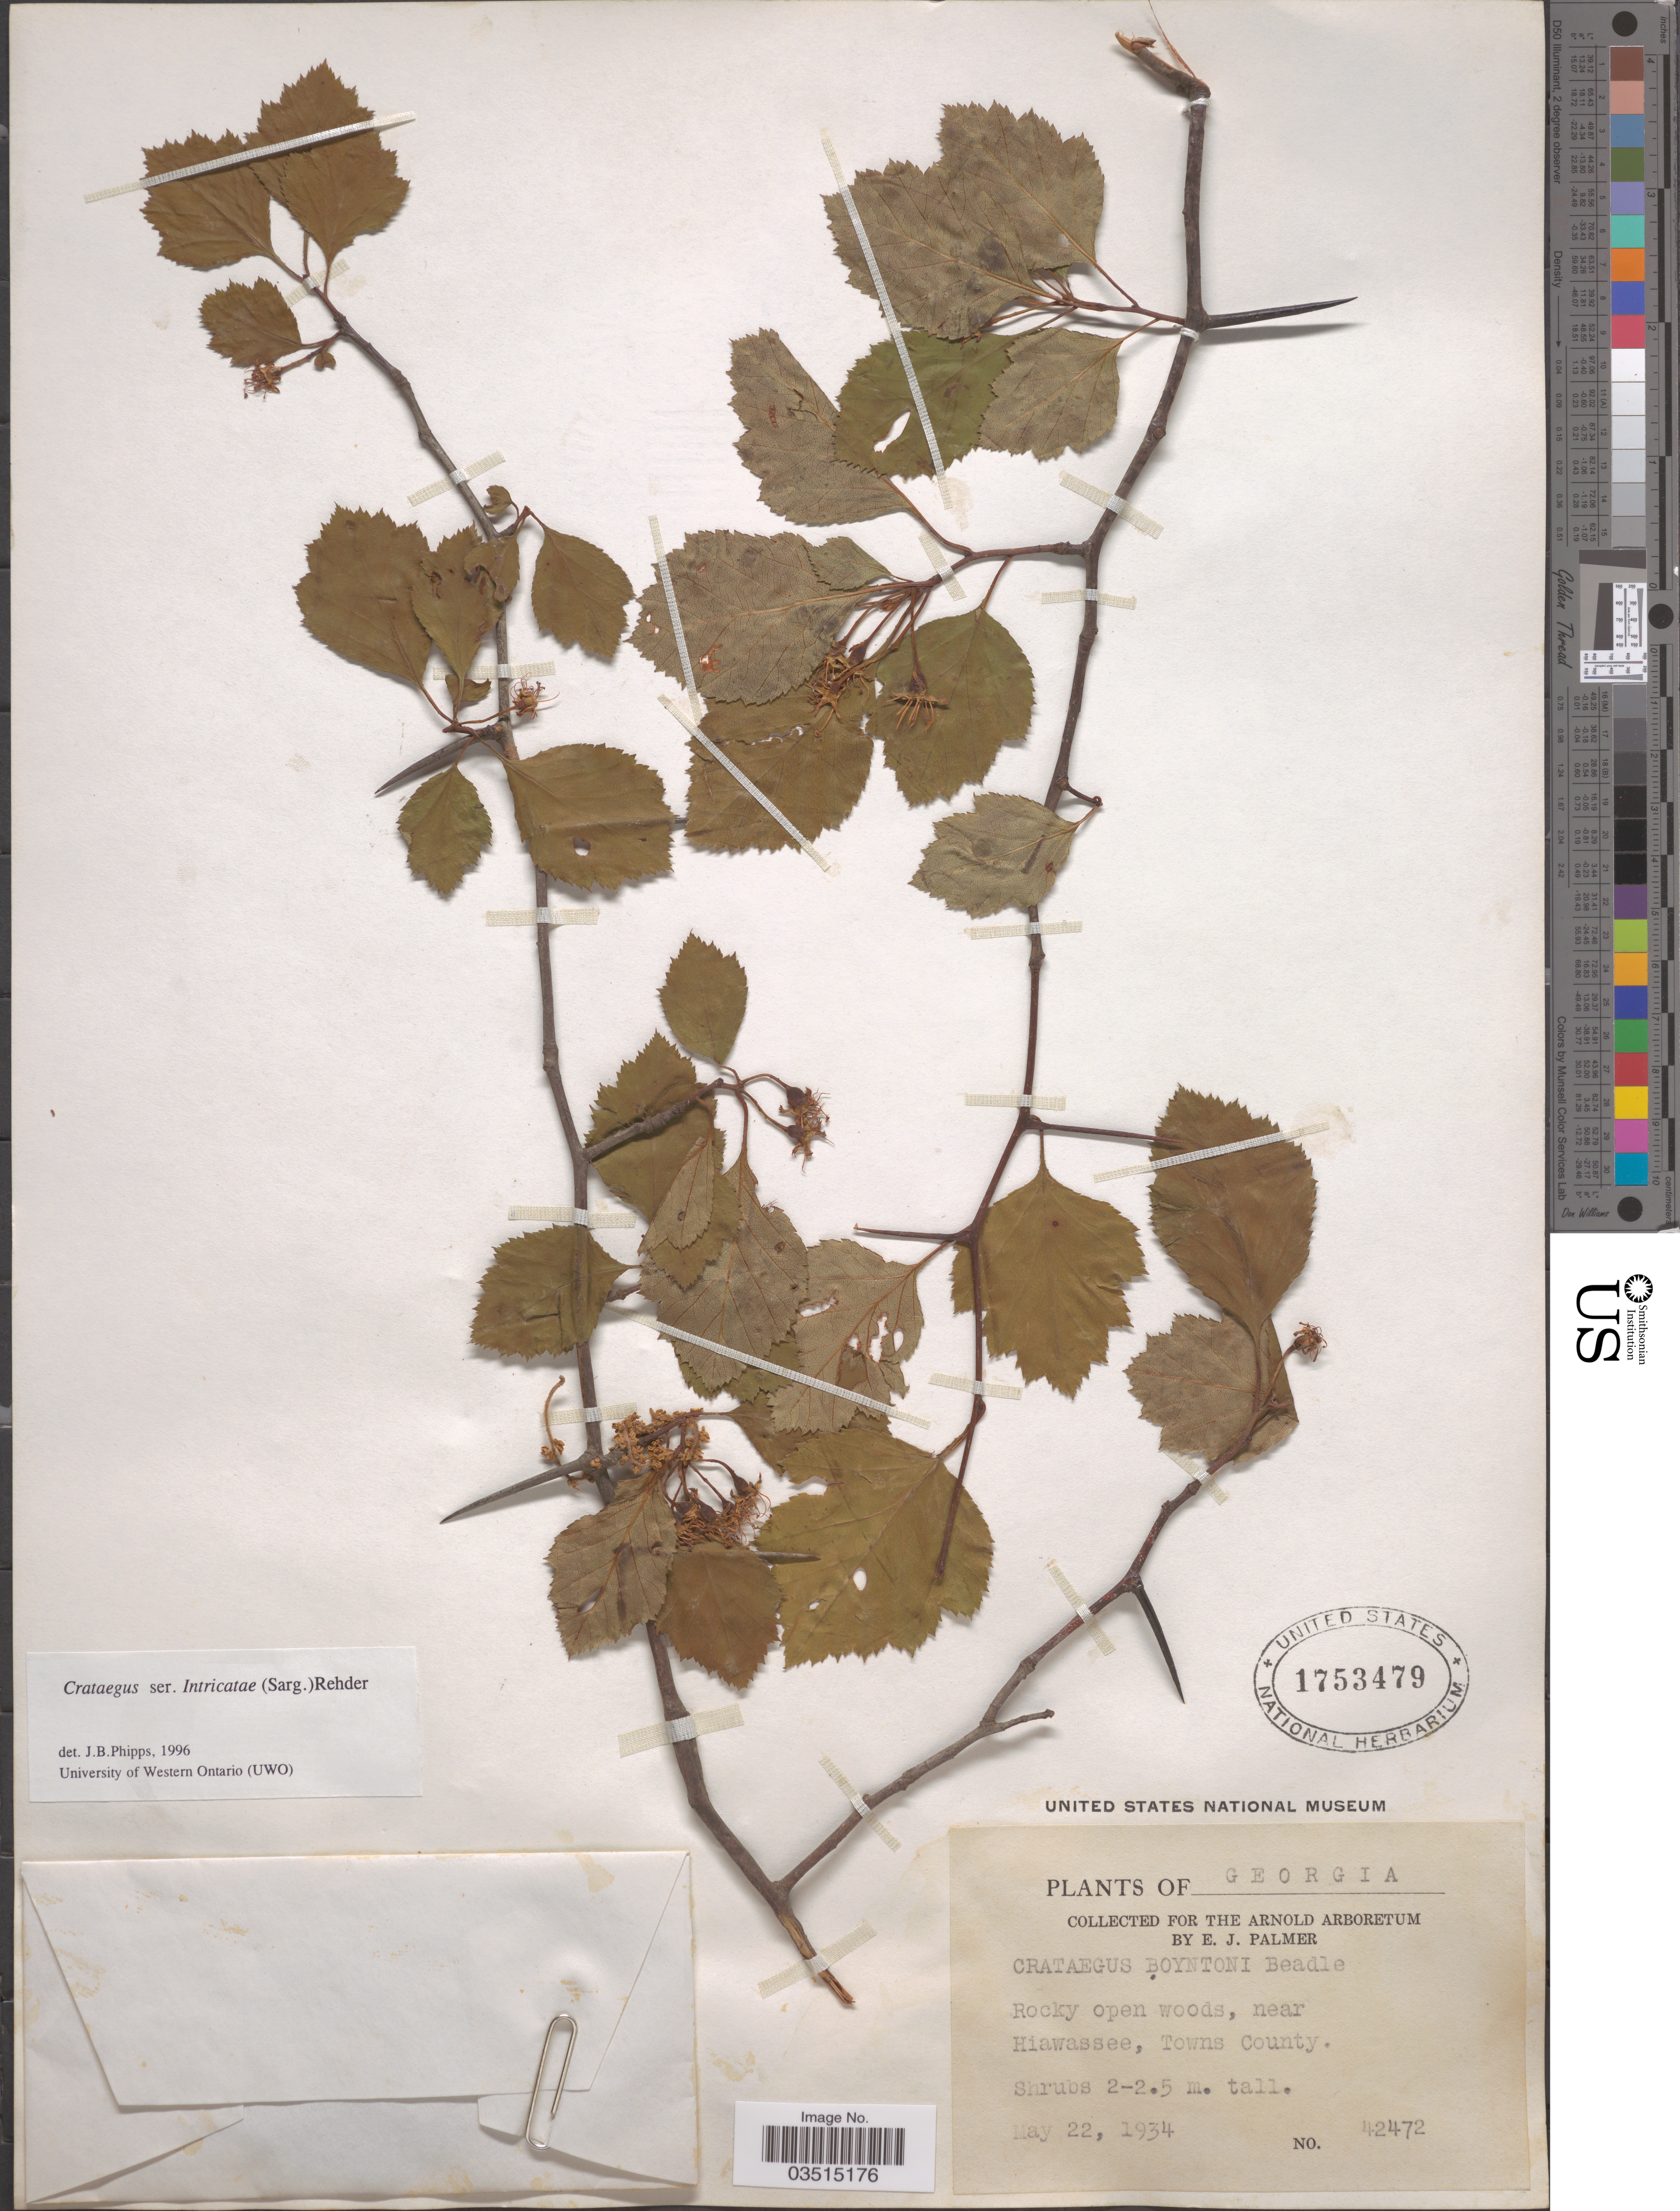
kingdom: Plantae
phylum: Tracheophyta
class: Magnoliopsida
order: Rosales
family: Rosaceae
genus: Crataegus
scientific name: Crataegus intricata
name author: Lange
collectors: E. J. Palmer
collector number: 42472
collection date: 1934-05-22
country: United States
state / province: Georgia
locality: Near Hiawassee, Towns County.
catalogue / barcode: US 1753479